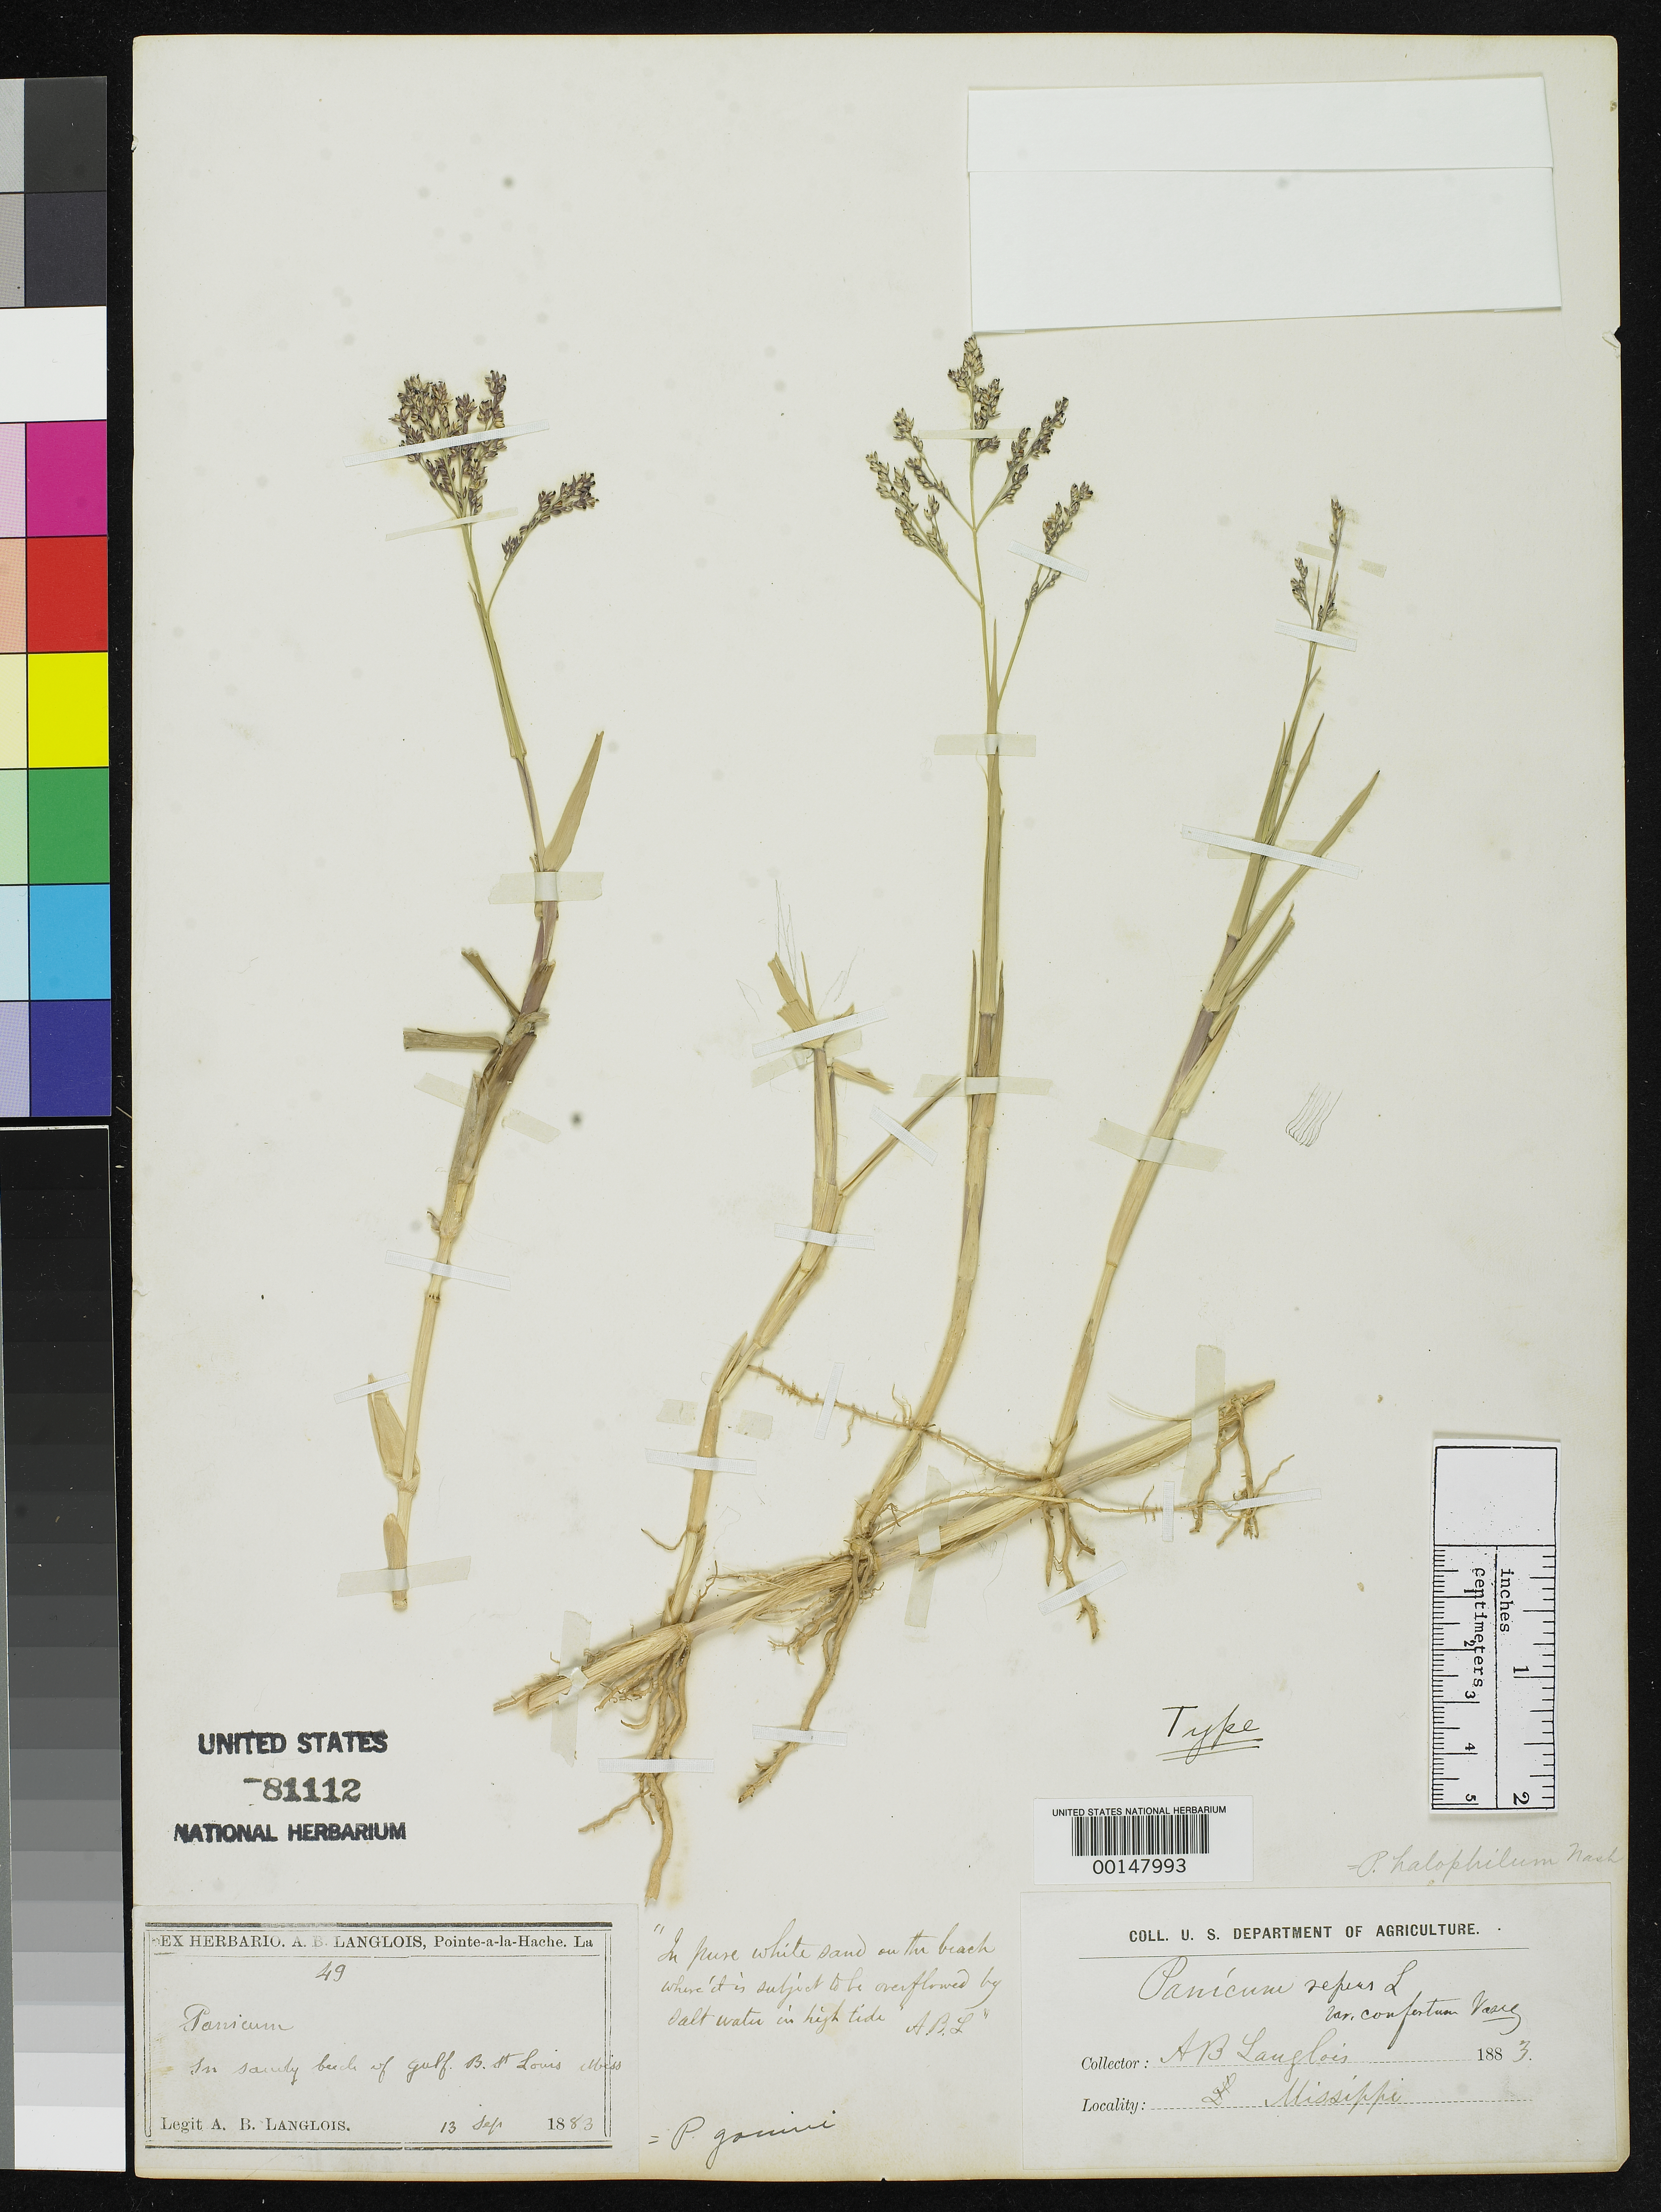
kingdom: Plantae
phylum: Tracheophyta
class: Liliopsida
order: Poales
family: Poaceae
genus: Panicum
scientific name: Panicum repens var. confertum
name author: Vasey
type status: Type Collection; Lectotype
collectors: A. B. Langlois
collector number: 49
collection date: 1883-09-13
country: United States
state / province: Mississippi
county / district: Hancock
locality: Bay St. Louis, Miss.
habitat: In sandy beach of gulf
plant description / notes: Protologue, "Collected in Louisiana by A.B. Langlois" (In error, specimen collected in Mississippi).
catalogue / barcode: US 81112